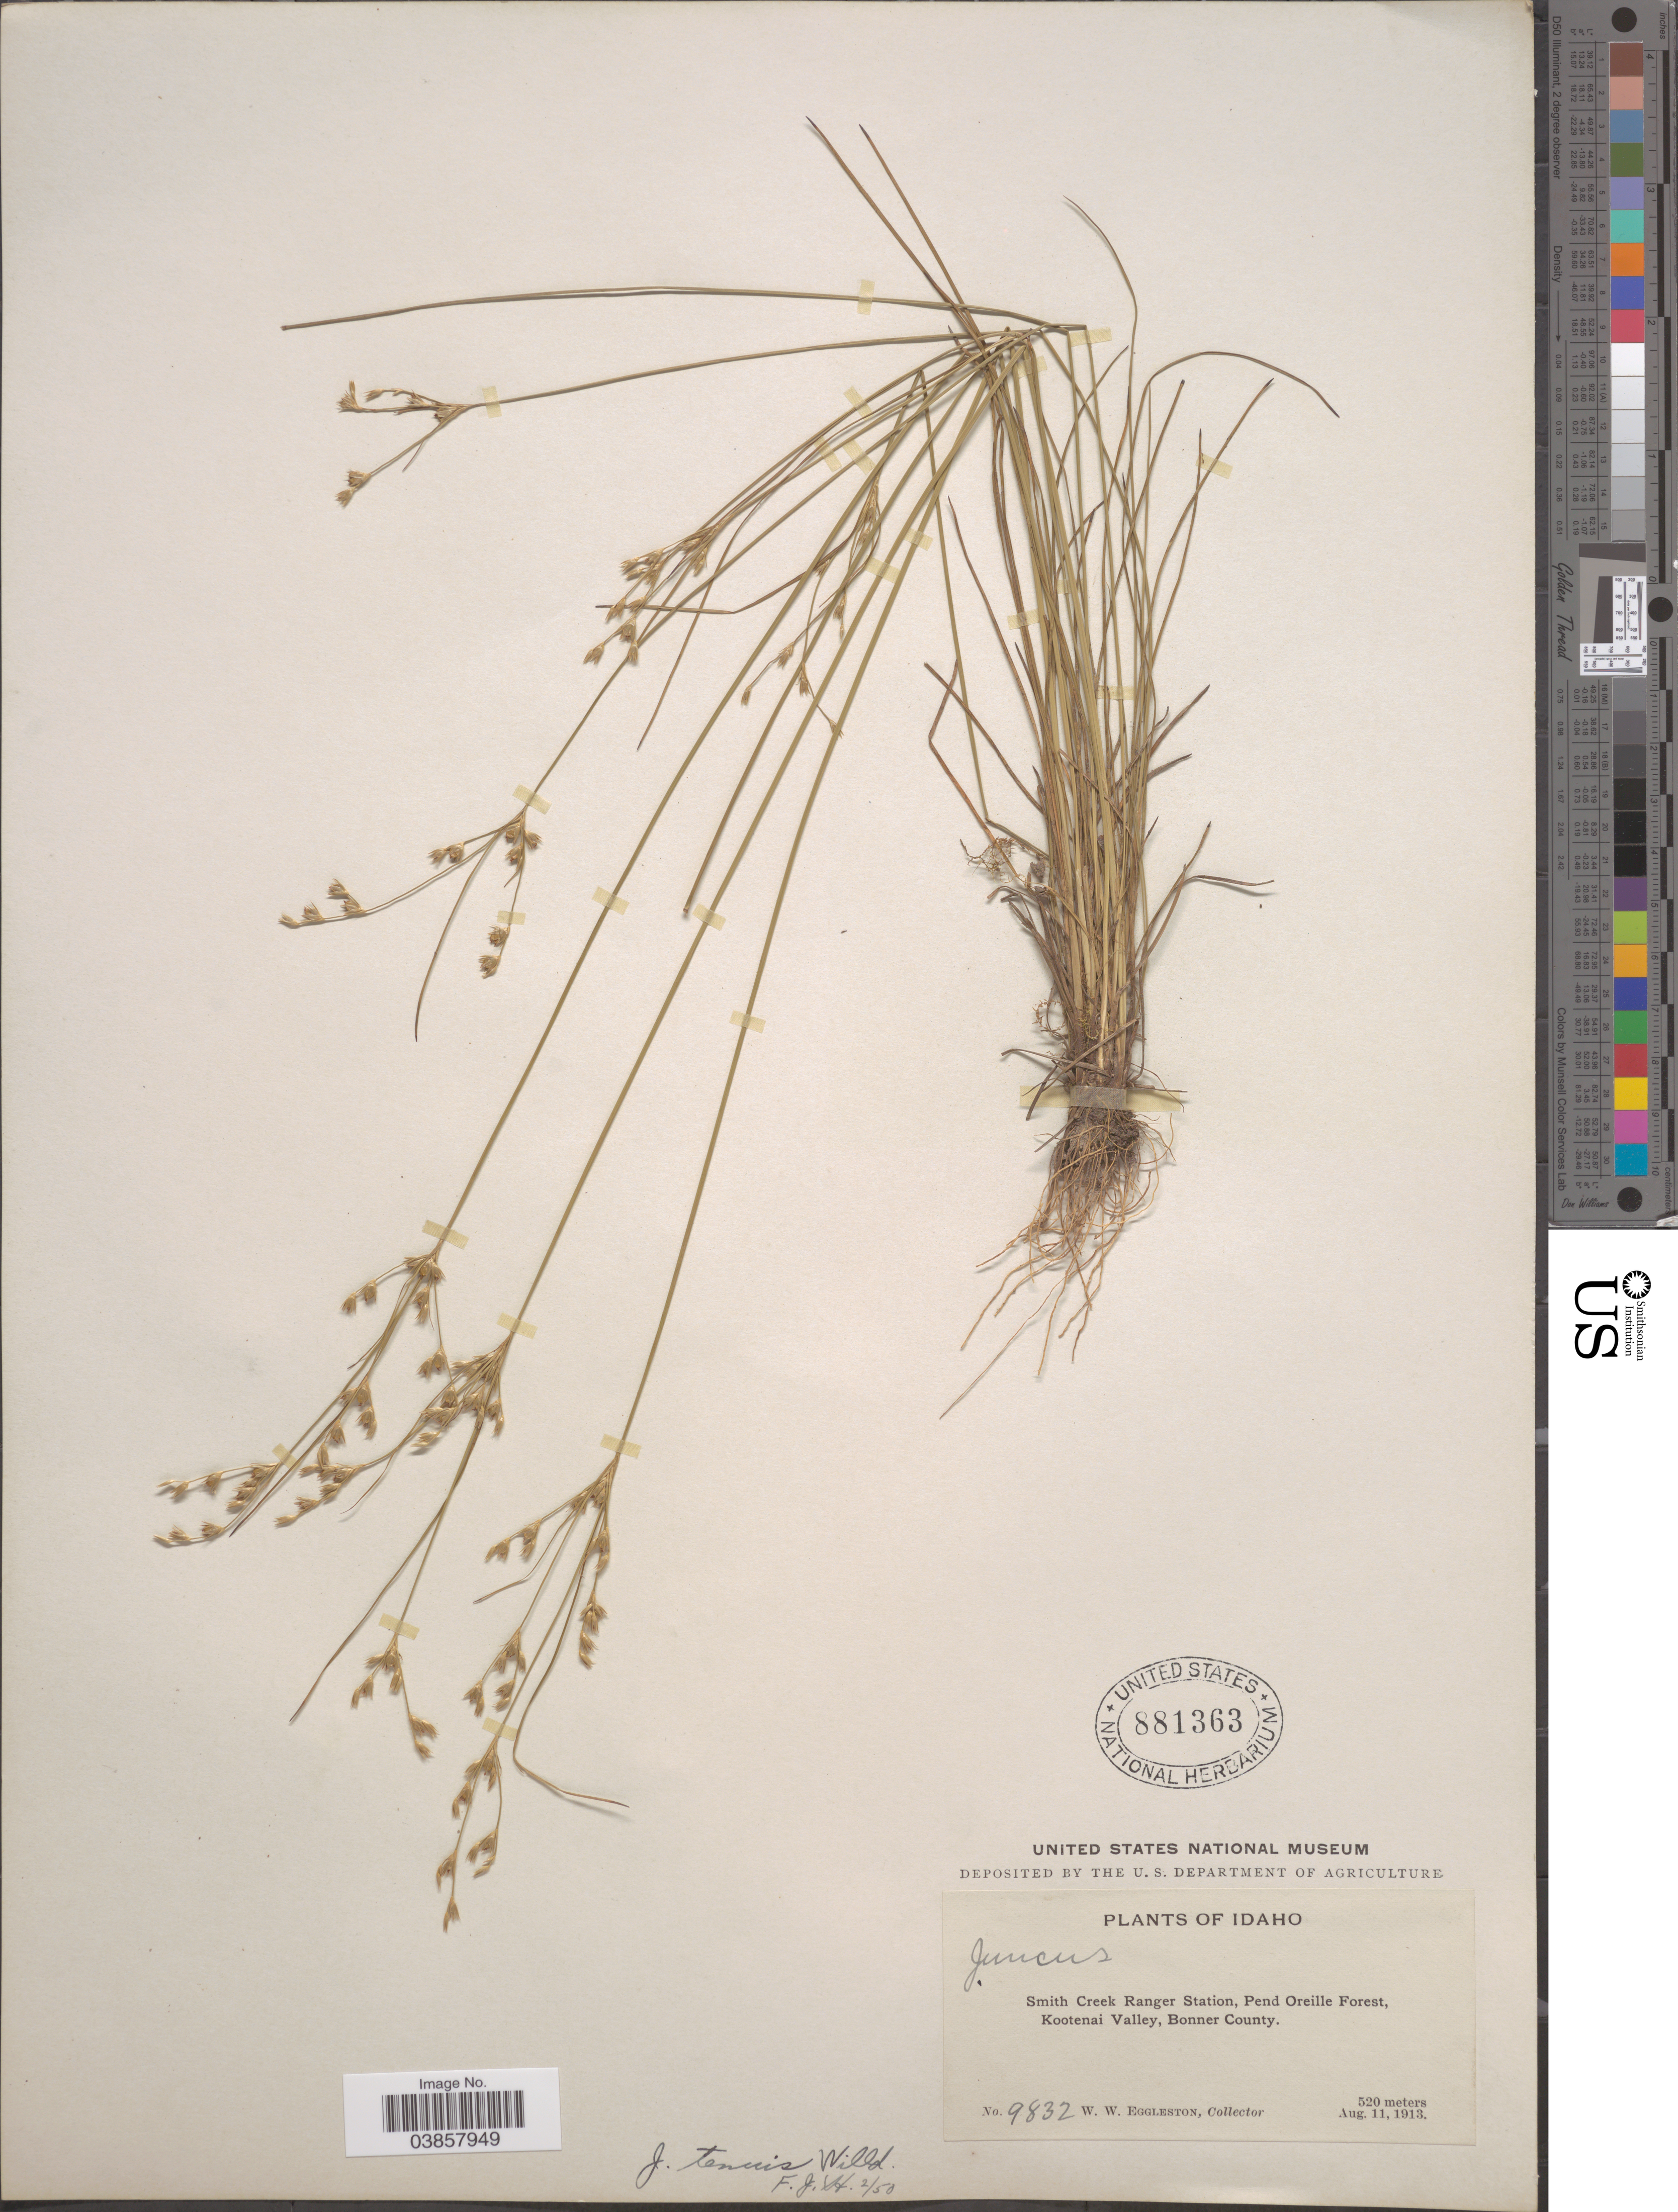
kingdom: Plantae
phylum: Tracheophyta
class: Liliopsida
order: Poales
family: Juncaceae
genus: Juncus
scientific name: Juncus tenuis f. discretiflorus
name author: (F.J. Herm.) Fernald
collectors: W. W. Eggleston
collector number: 9832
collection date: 1913-08-11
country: United States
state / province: Idaho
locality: Smith Creek Ranger Station, Pend Oreille Forest, Kootenai Valley, Bonnen County.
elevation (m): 520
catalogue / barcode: US 881363